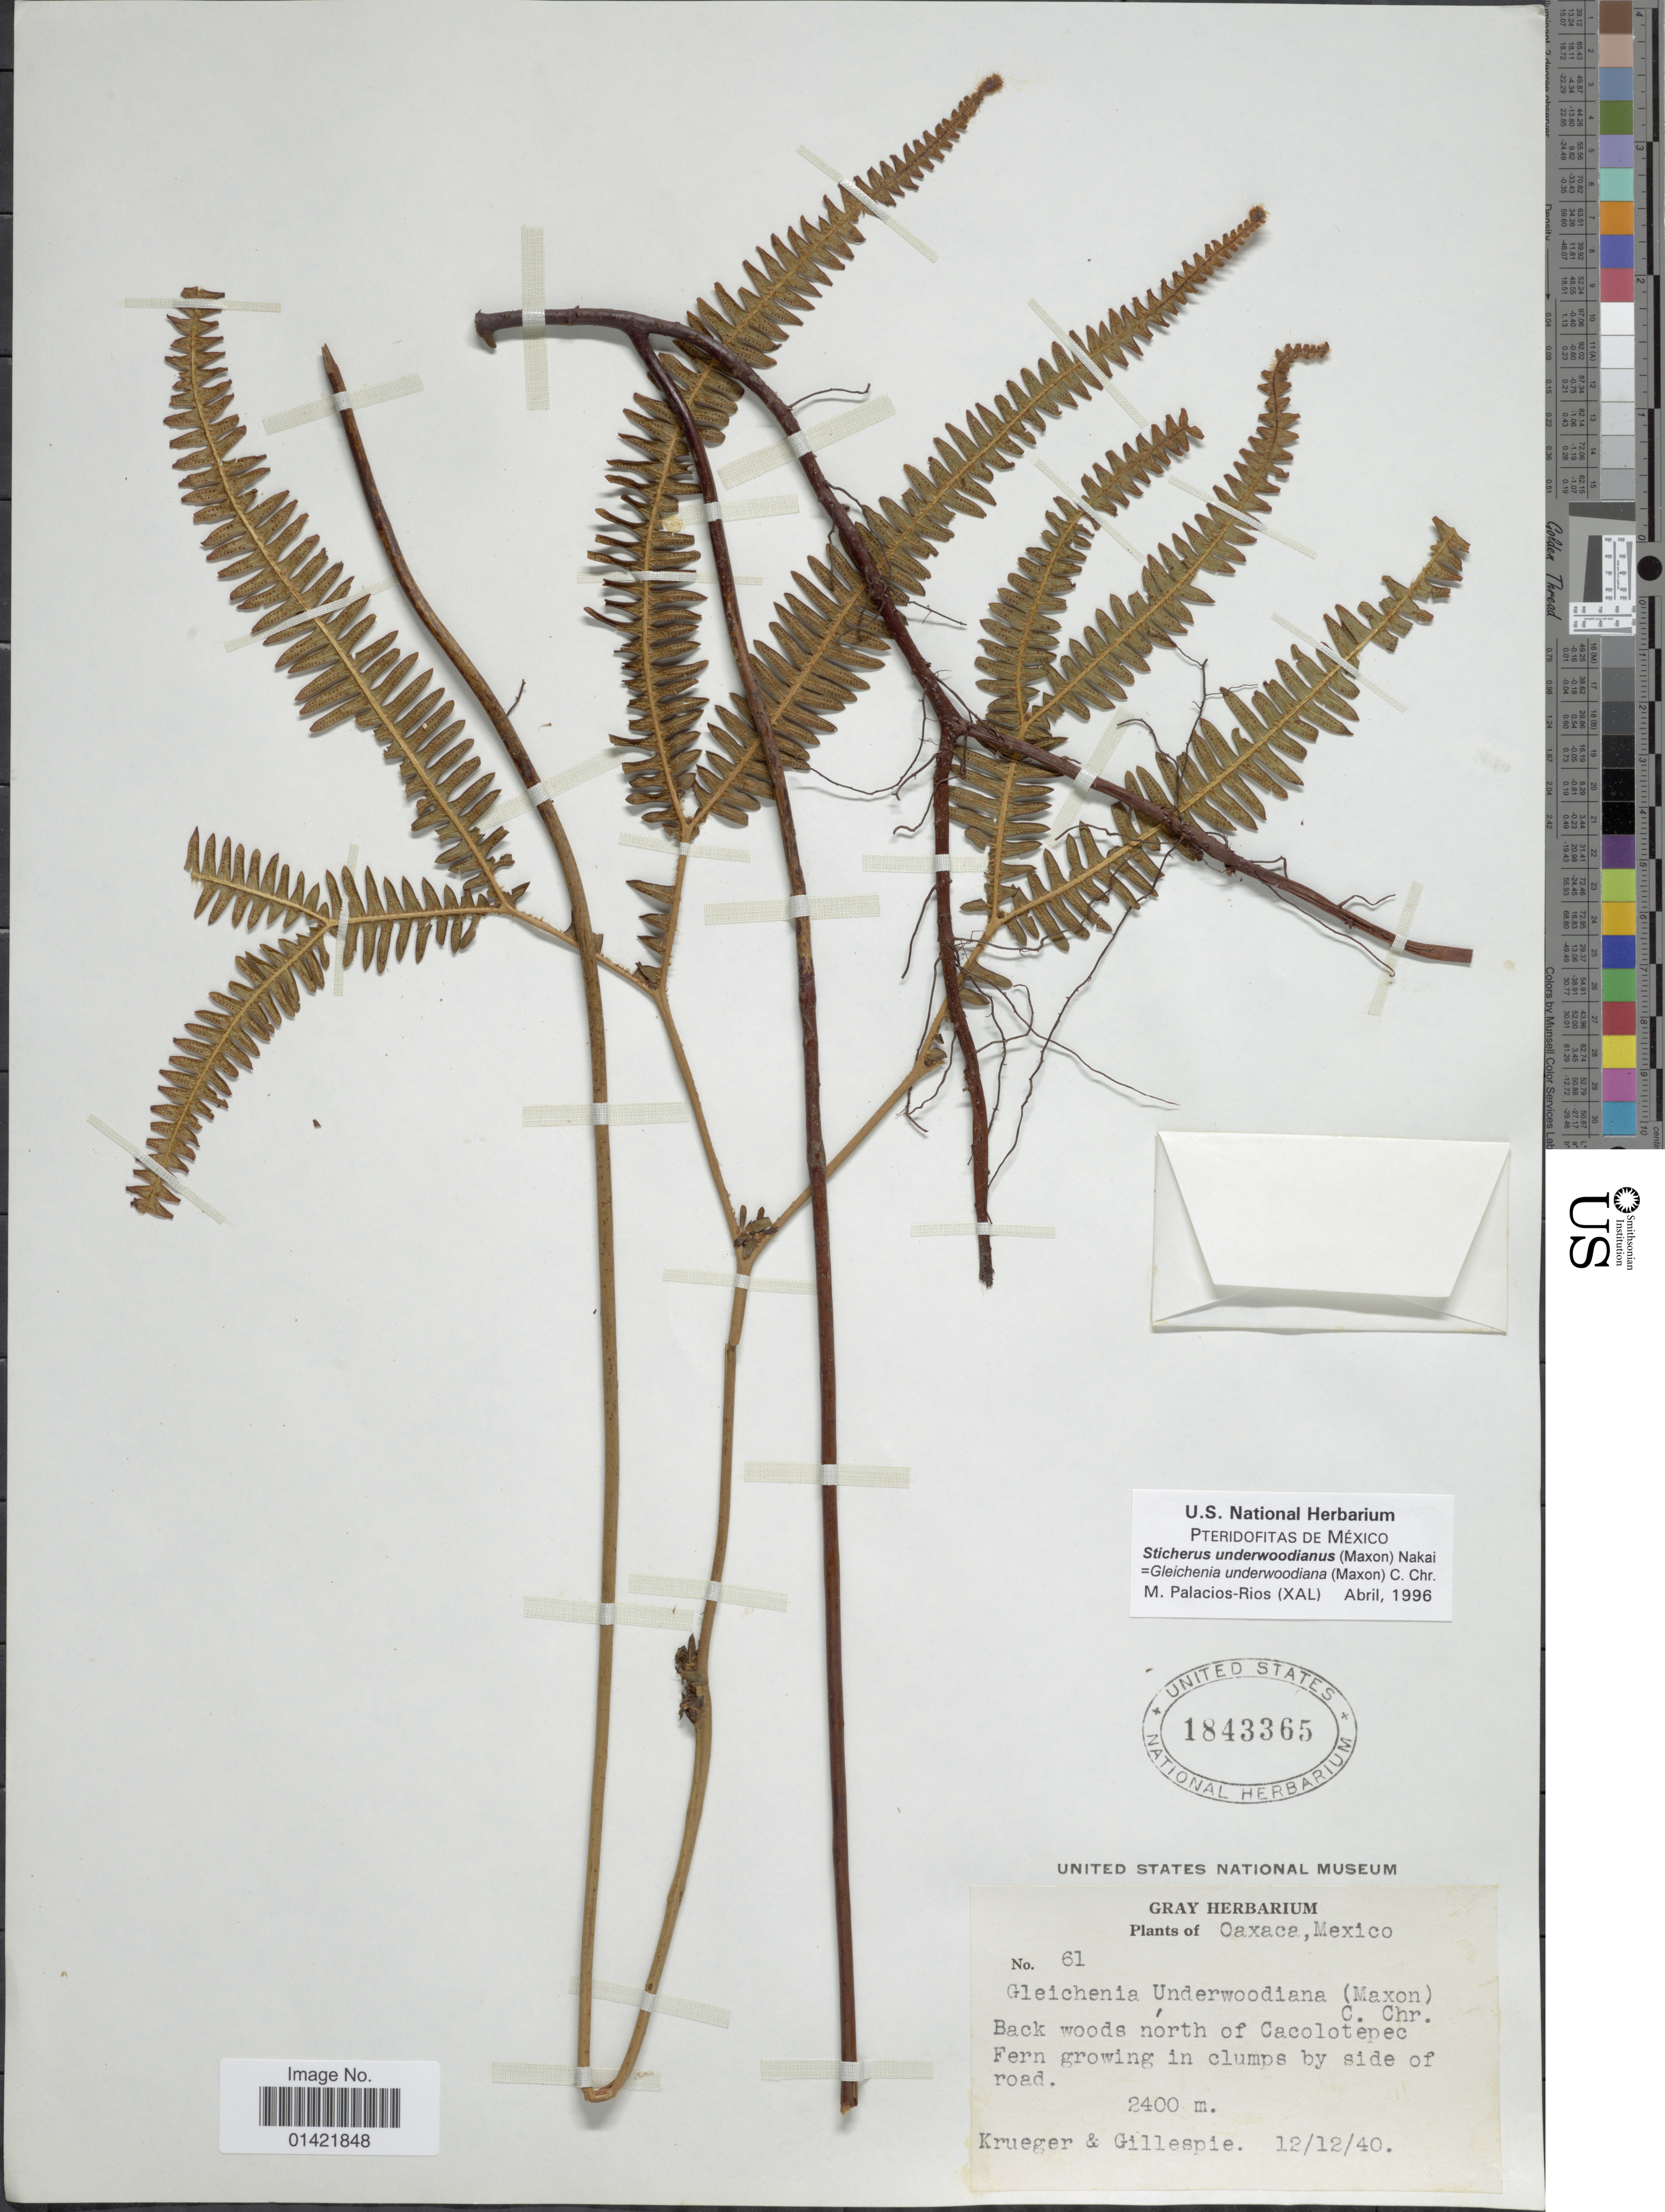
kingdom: Plantae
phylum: Tracheophyta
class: Polypodiopsida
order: Gleicheniales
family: Gleicheniaceae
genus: Sticherus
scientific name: Sticherus underwoodianus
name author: (Maxon) Nakai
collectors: Krueger & Gillespie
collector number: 61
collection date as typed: Transcribed d/m/y: 12/12/40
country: Mexico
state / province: Oaxaca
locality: Back woods north of Cacolotepec. Fern growing in clumps ny side of road.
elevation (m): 2400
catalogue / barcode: US 1843365